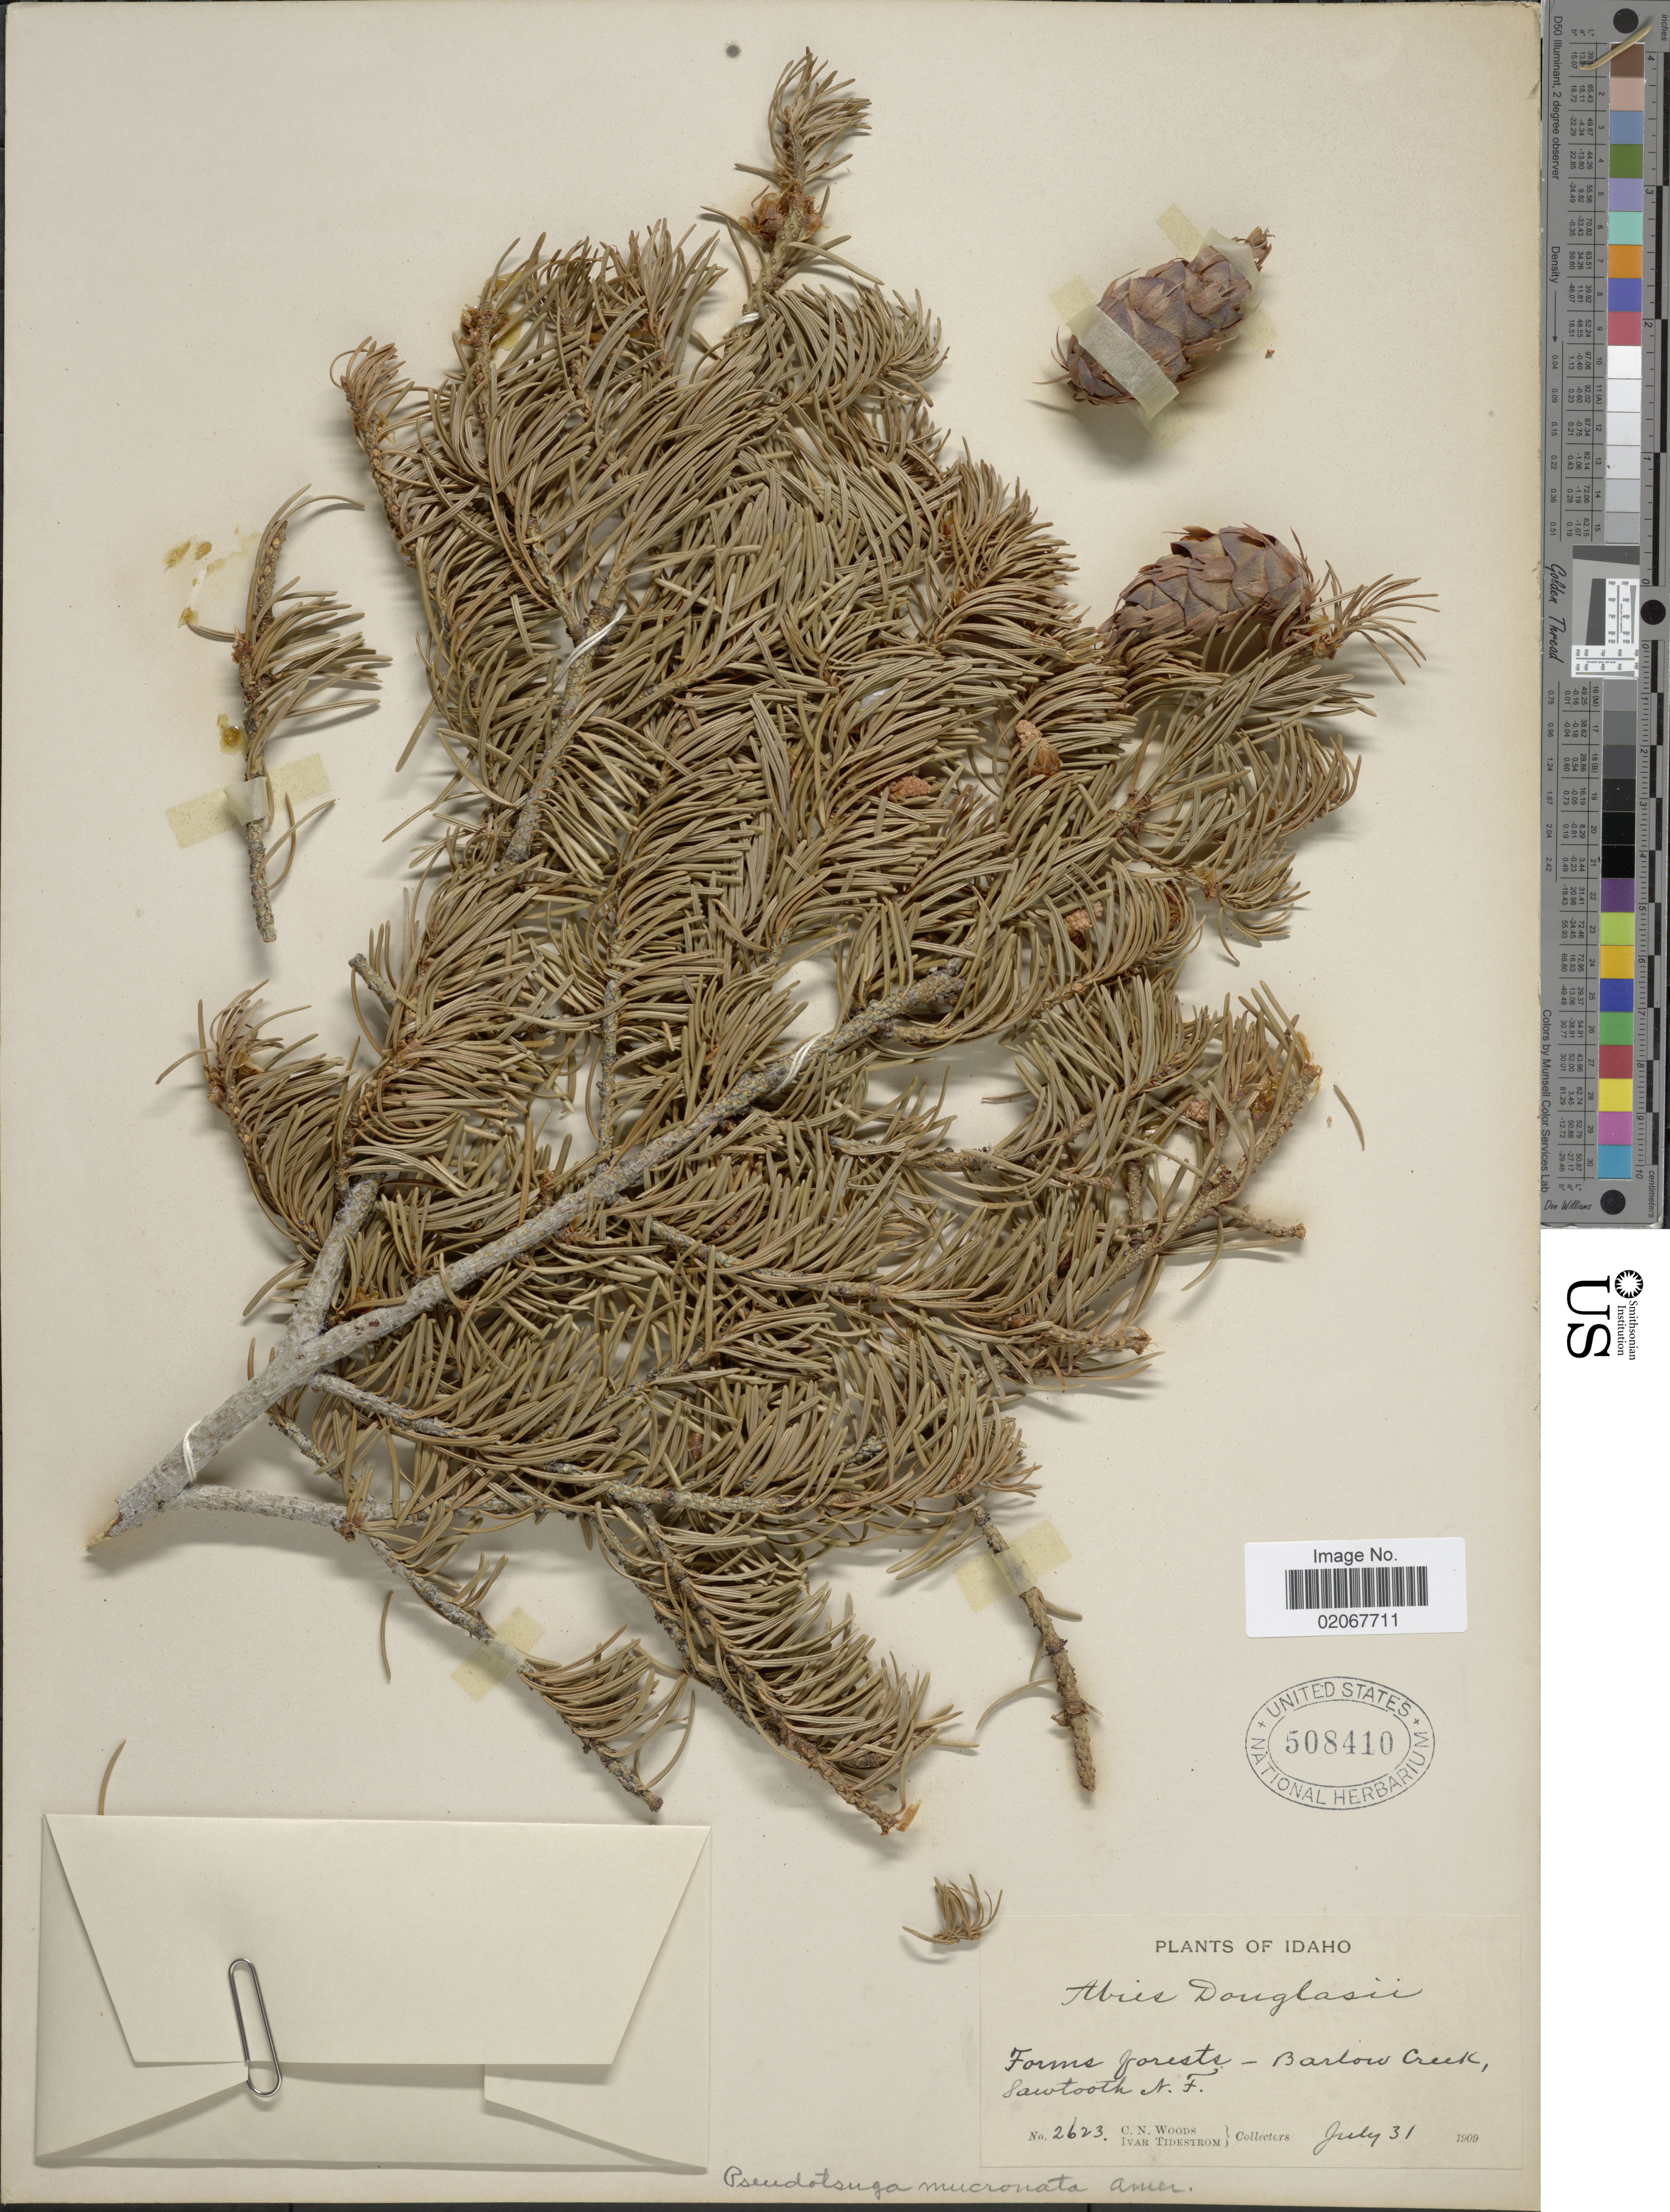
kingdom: Plantae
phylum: Tracheophyta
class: Pinopsida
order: Pinales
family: Pinaceae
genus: Pseudotsuga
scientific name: Pseudotsuga menziesii var. glauca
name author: (Beissn.) Franco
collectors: C. Woods & I. F. Tidestrom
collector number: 2623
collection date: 1909-07-31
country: United States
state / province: Idaho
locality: Forms Forest - Barlow Creek, Sawtooth N. F.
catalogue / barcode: US 508410